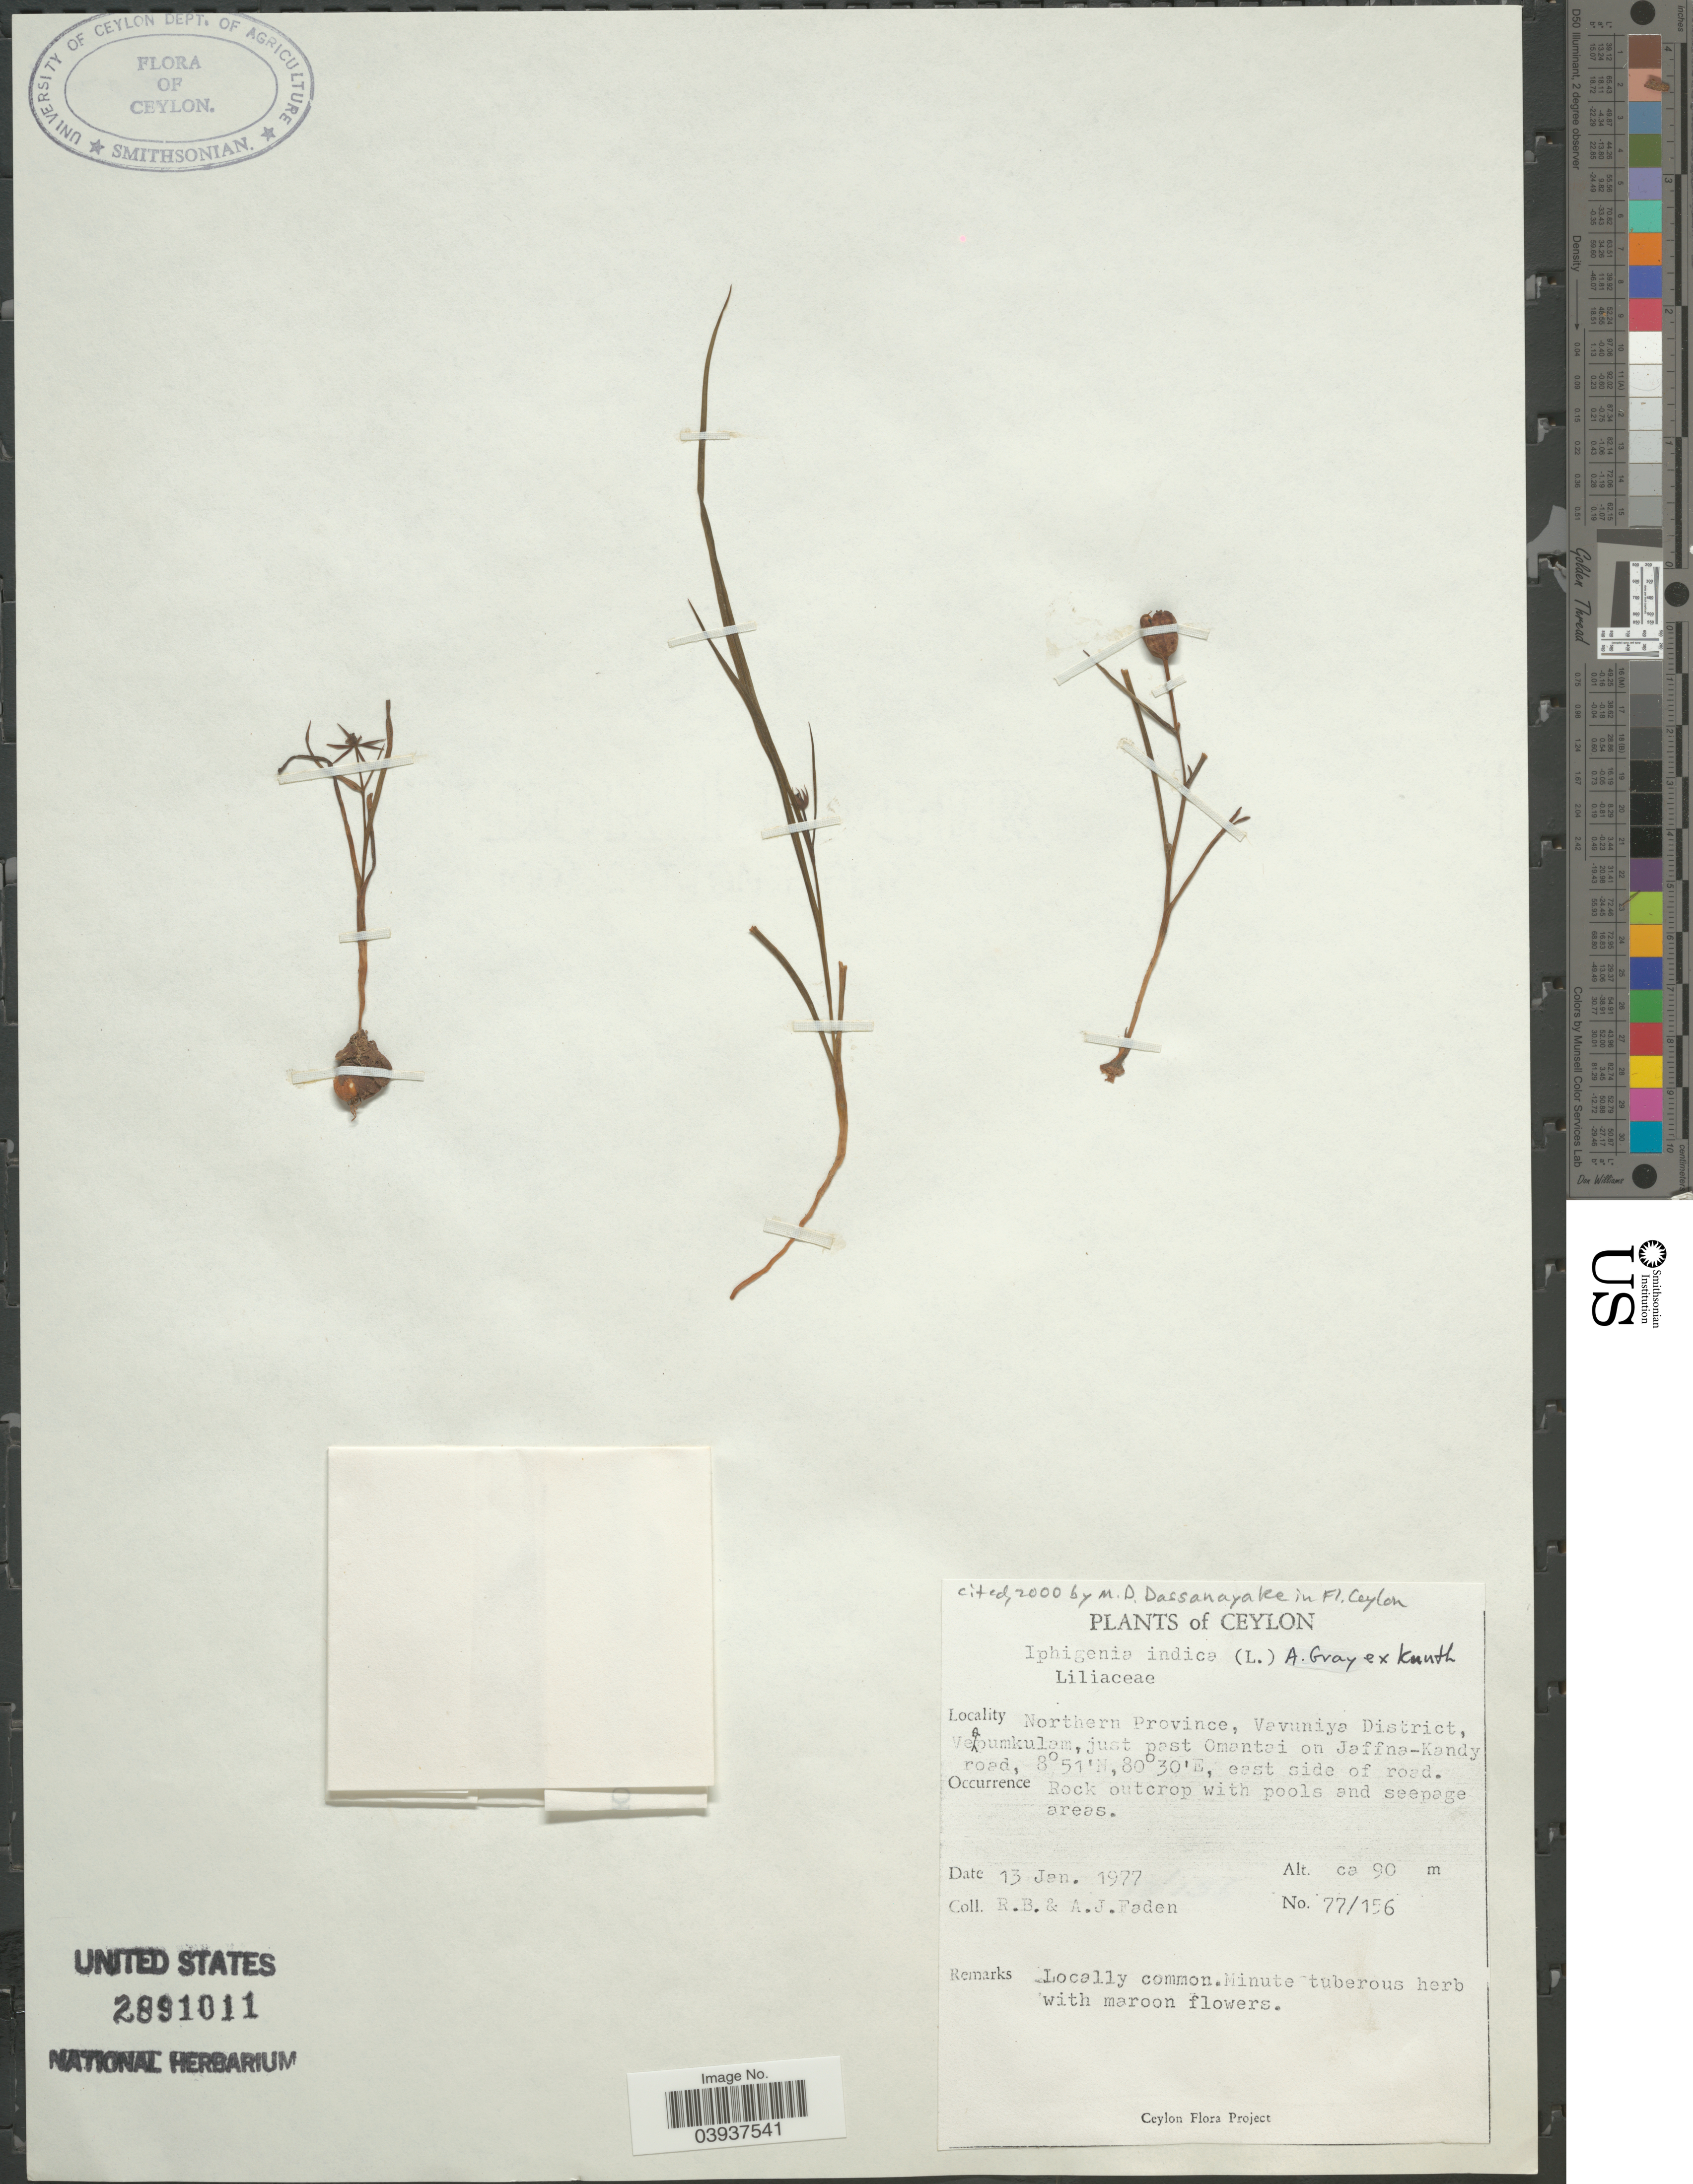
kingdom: Plantae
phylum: Tracheophyta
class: Liliopsida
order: Liliales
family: Colchicaceae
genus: Iphigenia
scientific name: Iphigenia sp.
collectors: R. B. Faden & A. J. Faden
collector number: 77/156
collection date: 1977-01-13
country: Sri Lanka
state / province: Northern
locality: Ceylon. Northern Province, Vavuniya District, Velpumkulam, just past Omantai on Jaffna-Kandy road, east side of road.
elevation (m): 90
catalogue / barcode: US 2891011